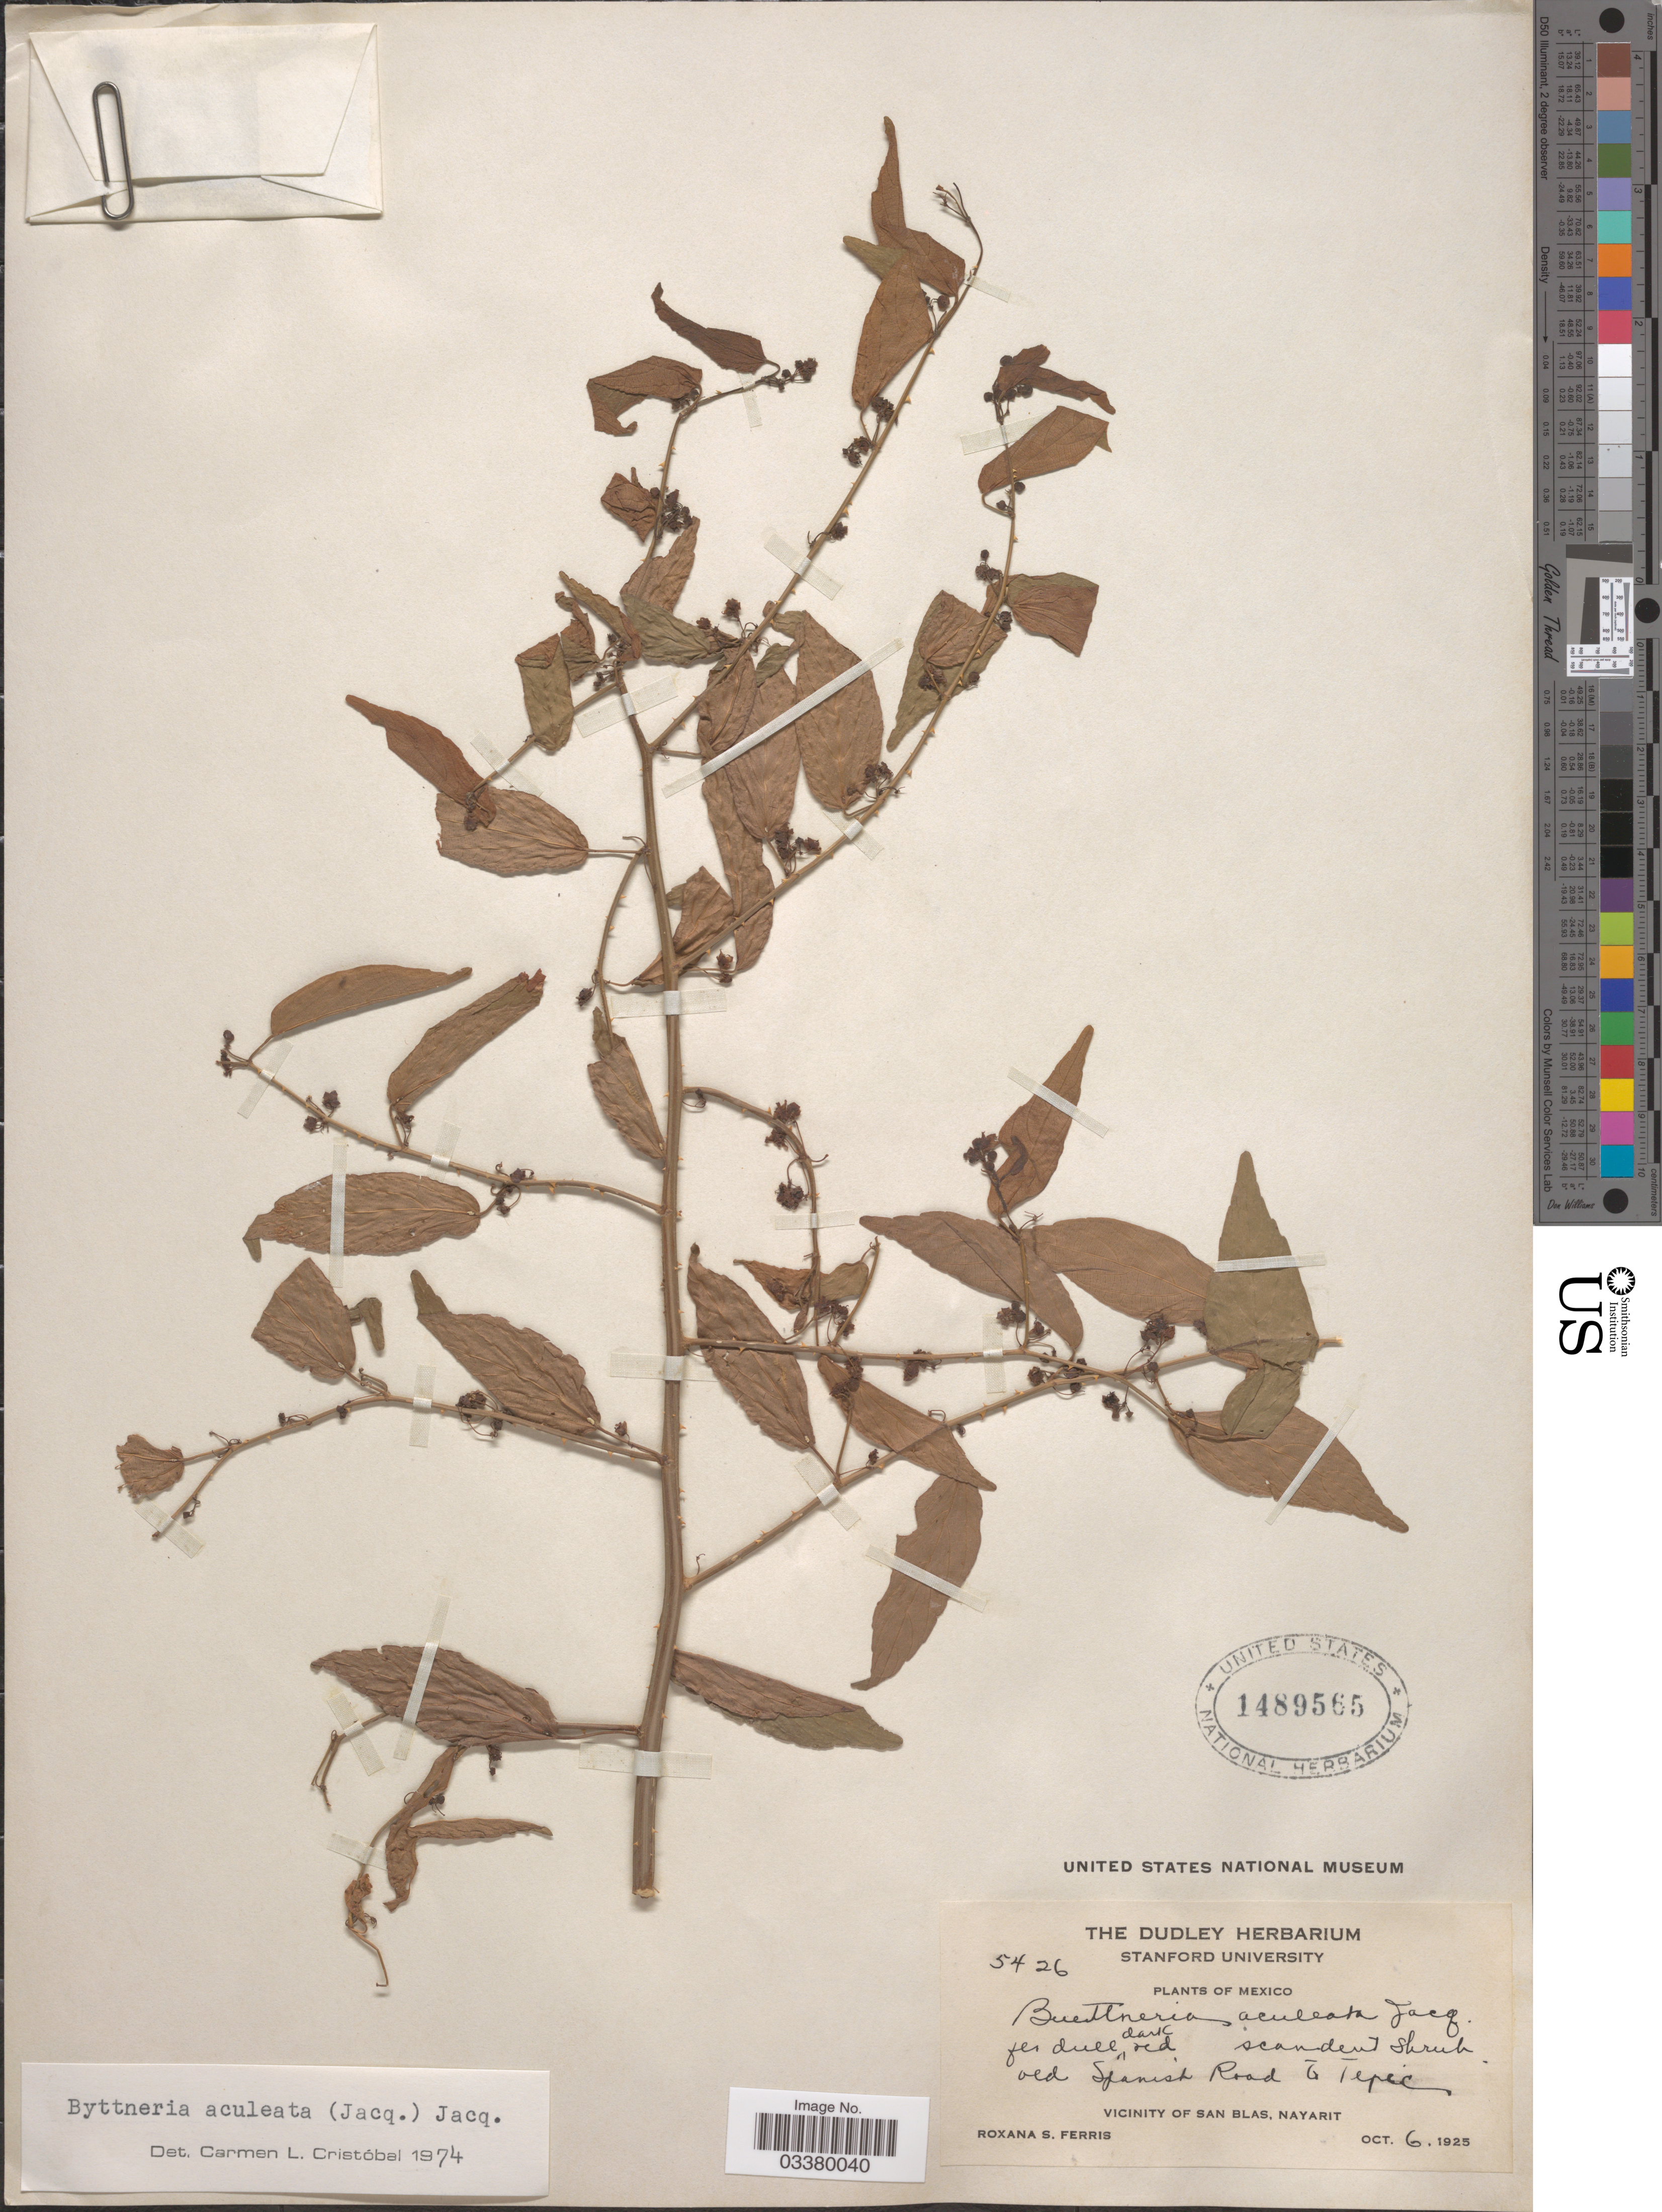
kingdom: Plantae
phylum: Tracheophyta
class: Magnoliopsida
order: Malvales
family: Malvaceae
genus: Byttneria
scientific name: Byttneria aculeata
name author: (Jacq.) Jacq.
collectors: R. S. Ferris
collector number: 5426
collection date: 1925-10-06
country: Mexico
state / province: Nayarit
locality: Old Spanish Road to Tepic. Vicinity of San Blas.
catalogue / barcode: US 1489565